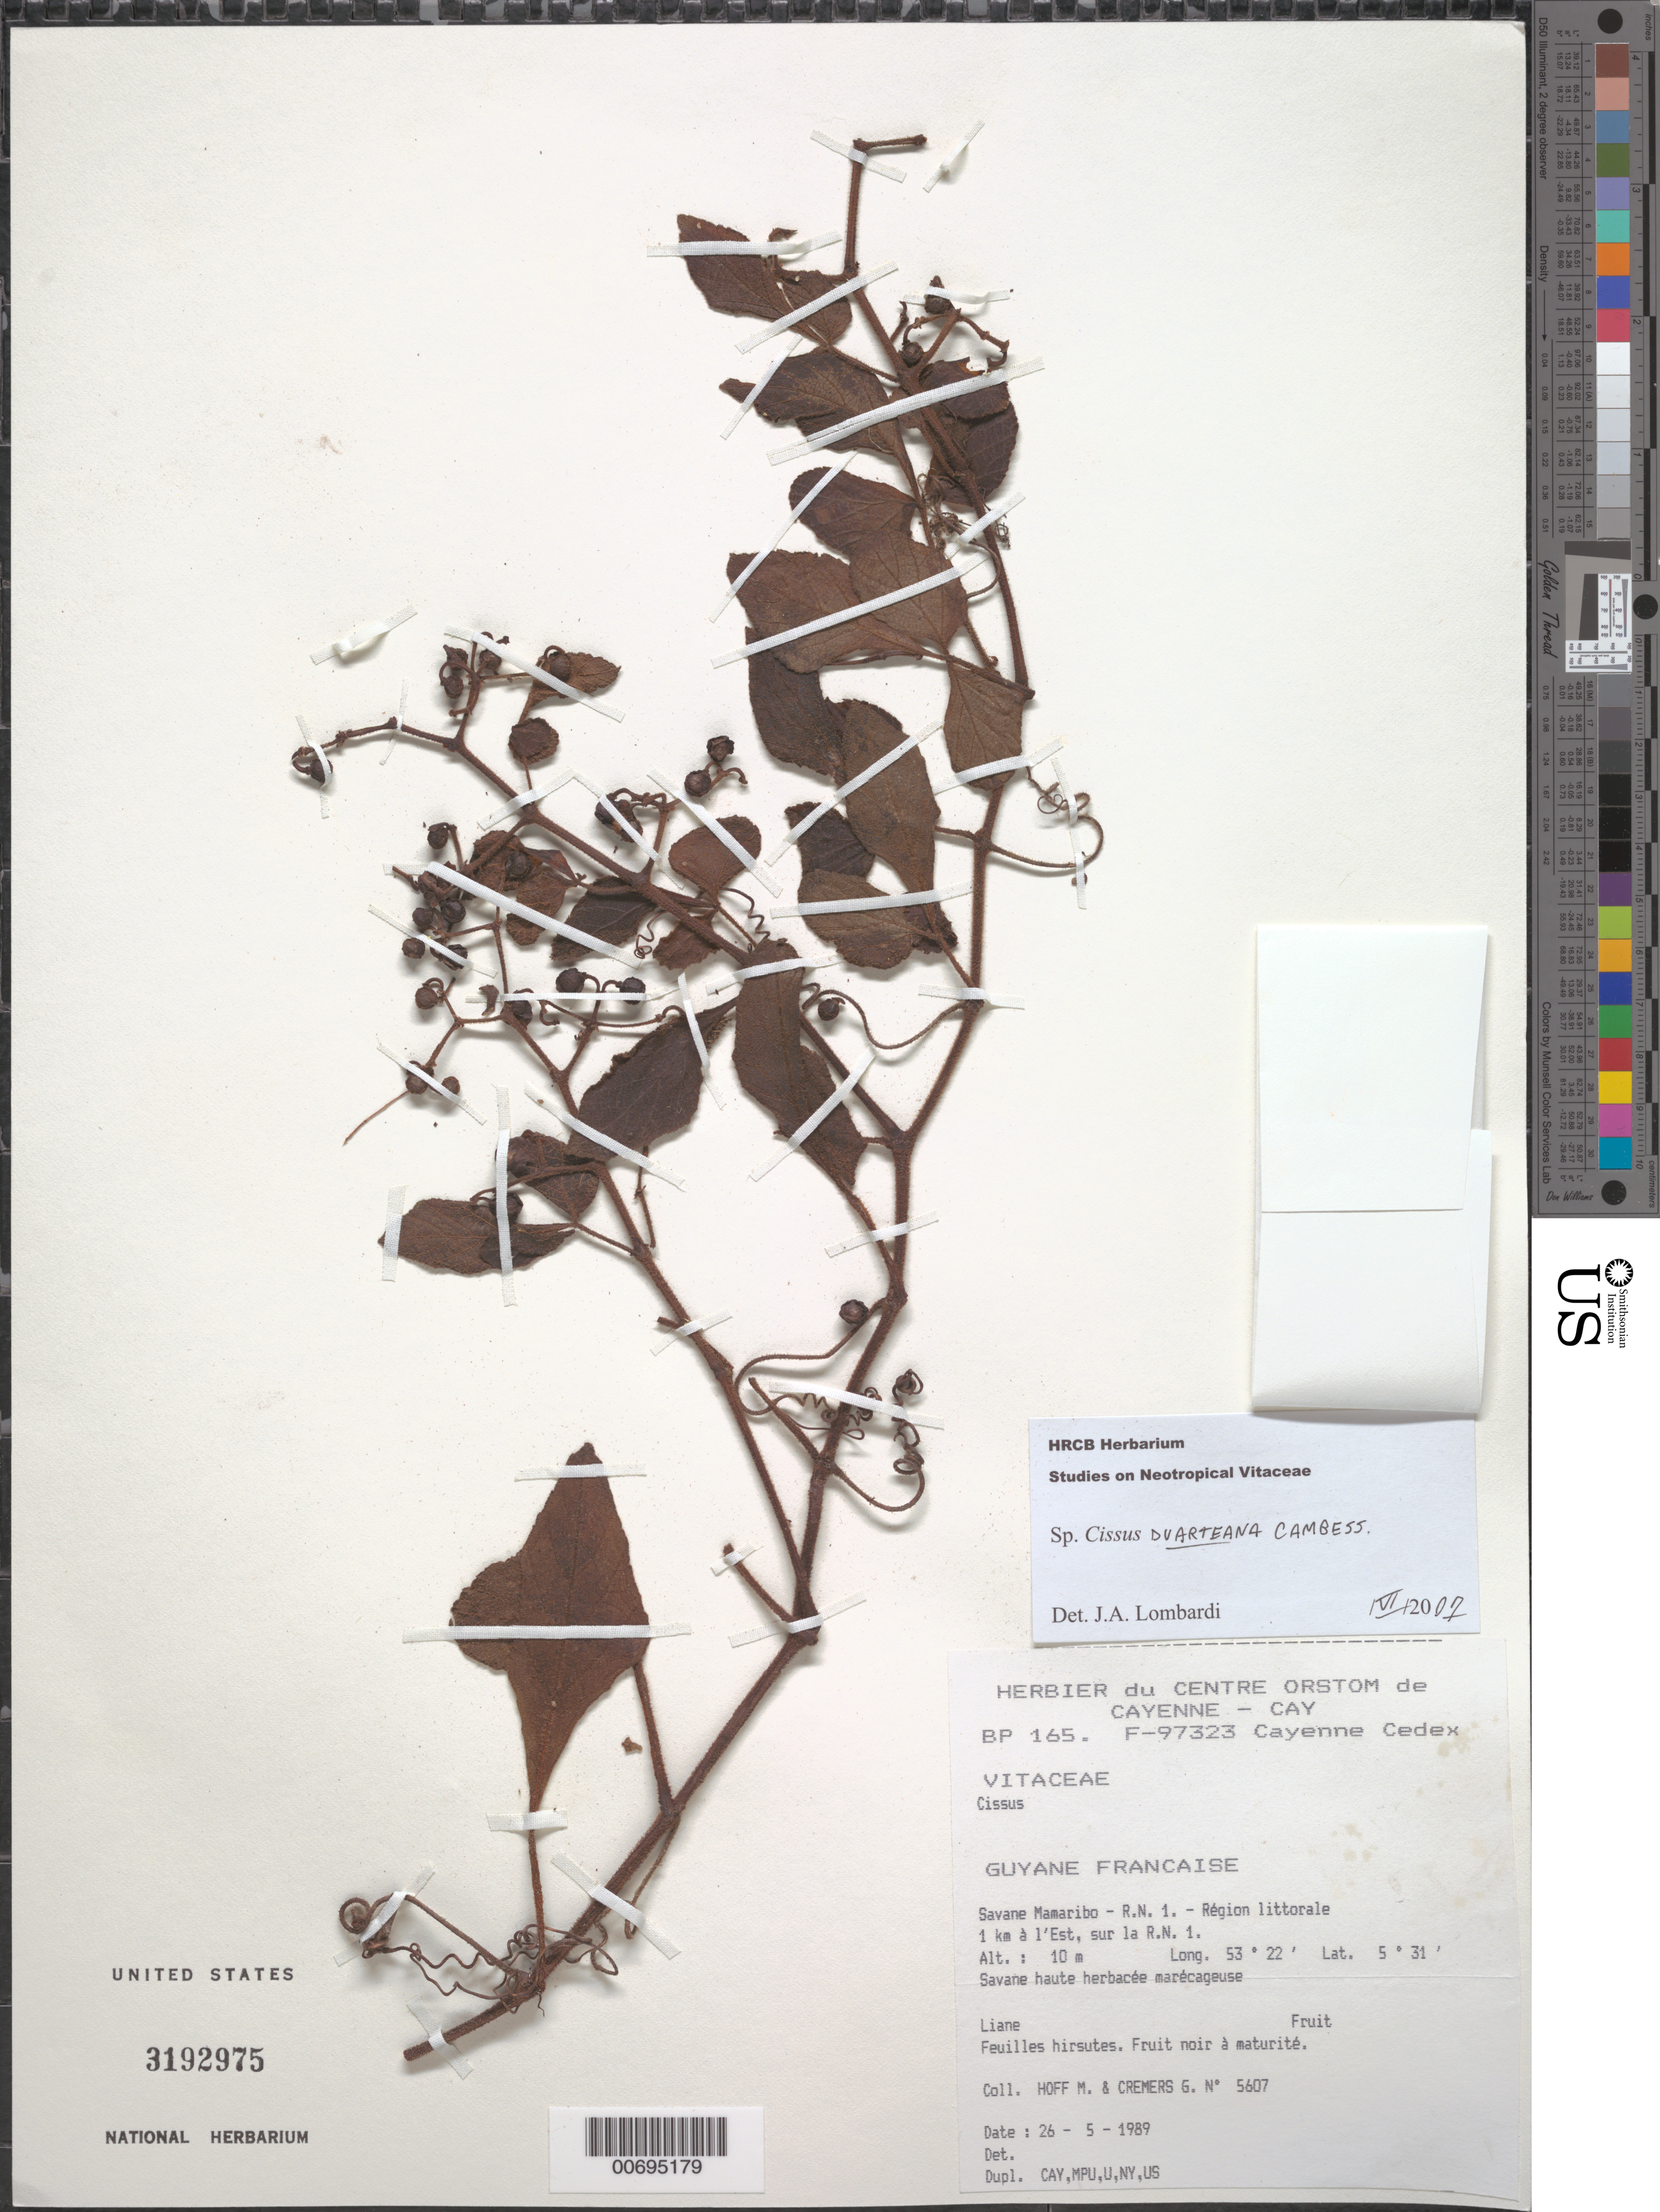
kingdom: Plantae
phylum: Tracheophyta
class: Magnoliopsida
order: Vitales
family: Vitaceae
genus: Cissus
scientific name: Cissus duarteana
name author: Cambess.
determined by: Lombardi, Julio A.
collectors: M. Hoff & G. Cremers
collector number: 5607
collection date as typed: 26-May-89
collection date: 1989-05-26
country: French Guiana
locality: Savane Mamaribo, R.N. 1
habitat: High herbaceous marshy savanna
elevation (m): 10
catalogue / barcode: US 3192975